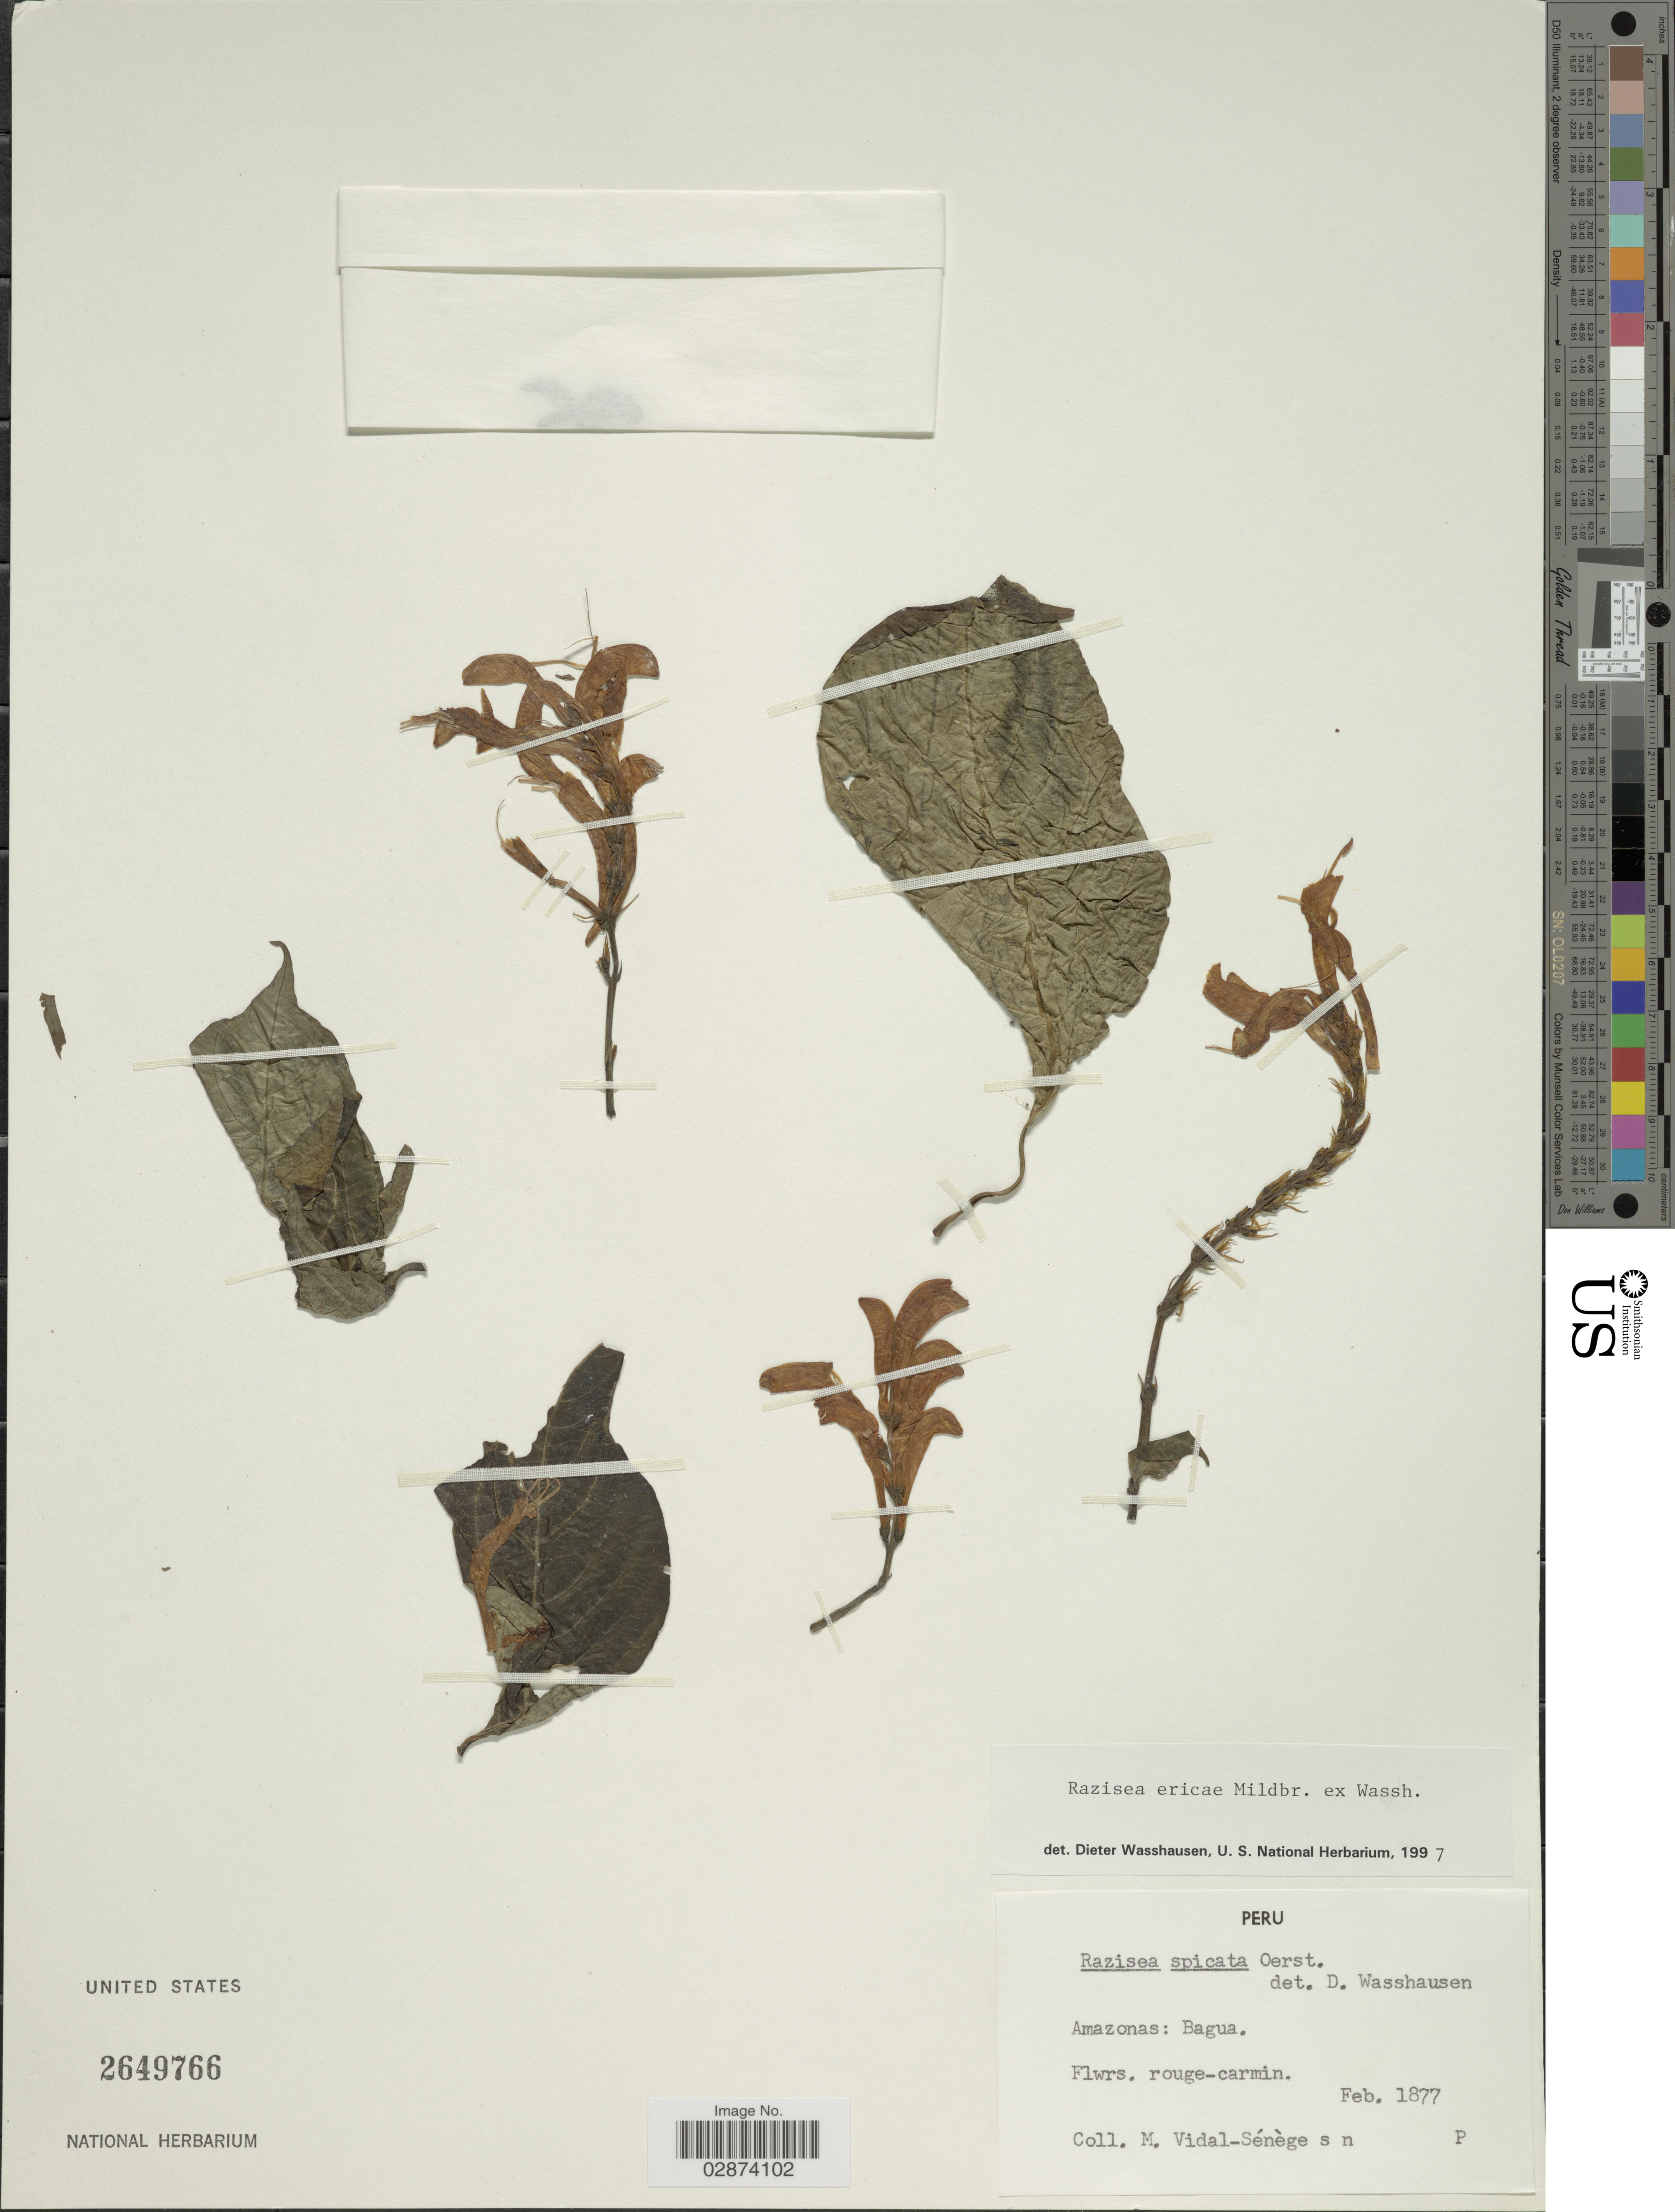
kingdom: Plantae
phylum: Tracheophyta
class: Magnoliopsida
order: Lamiales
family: Acanthaceae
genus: Razisea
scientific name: Razisea ericae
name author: Mildbr. ex Wassh.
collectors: Vidal-Senege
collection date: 1877-02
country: Peru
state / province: Amazonas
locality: Bagua.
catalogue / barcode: US 2649766